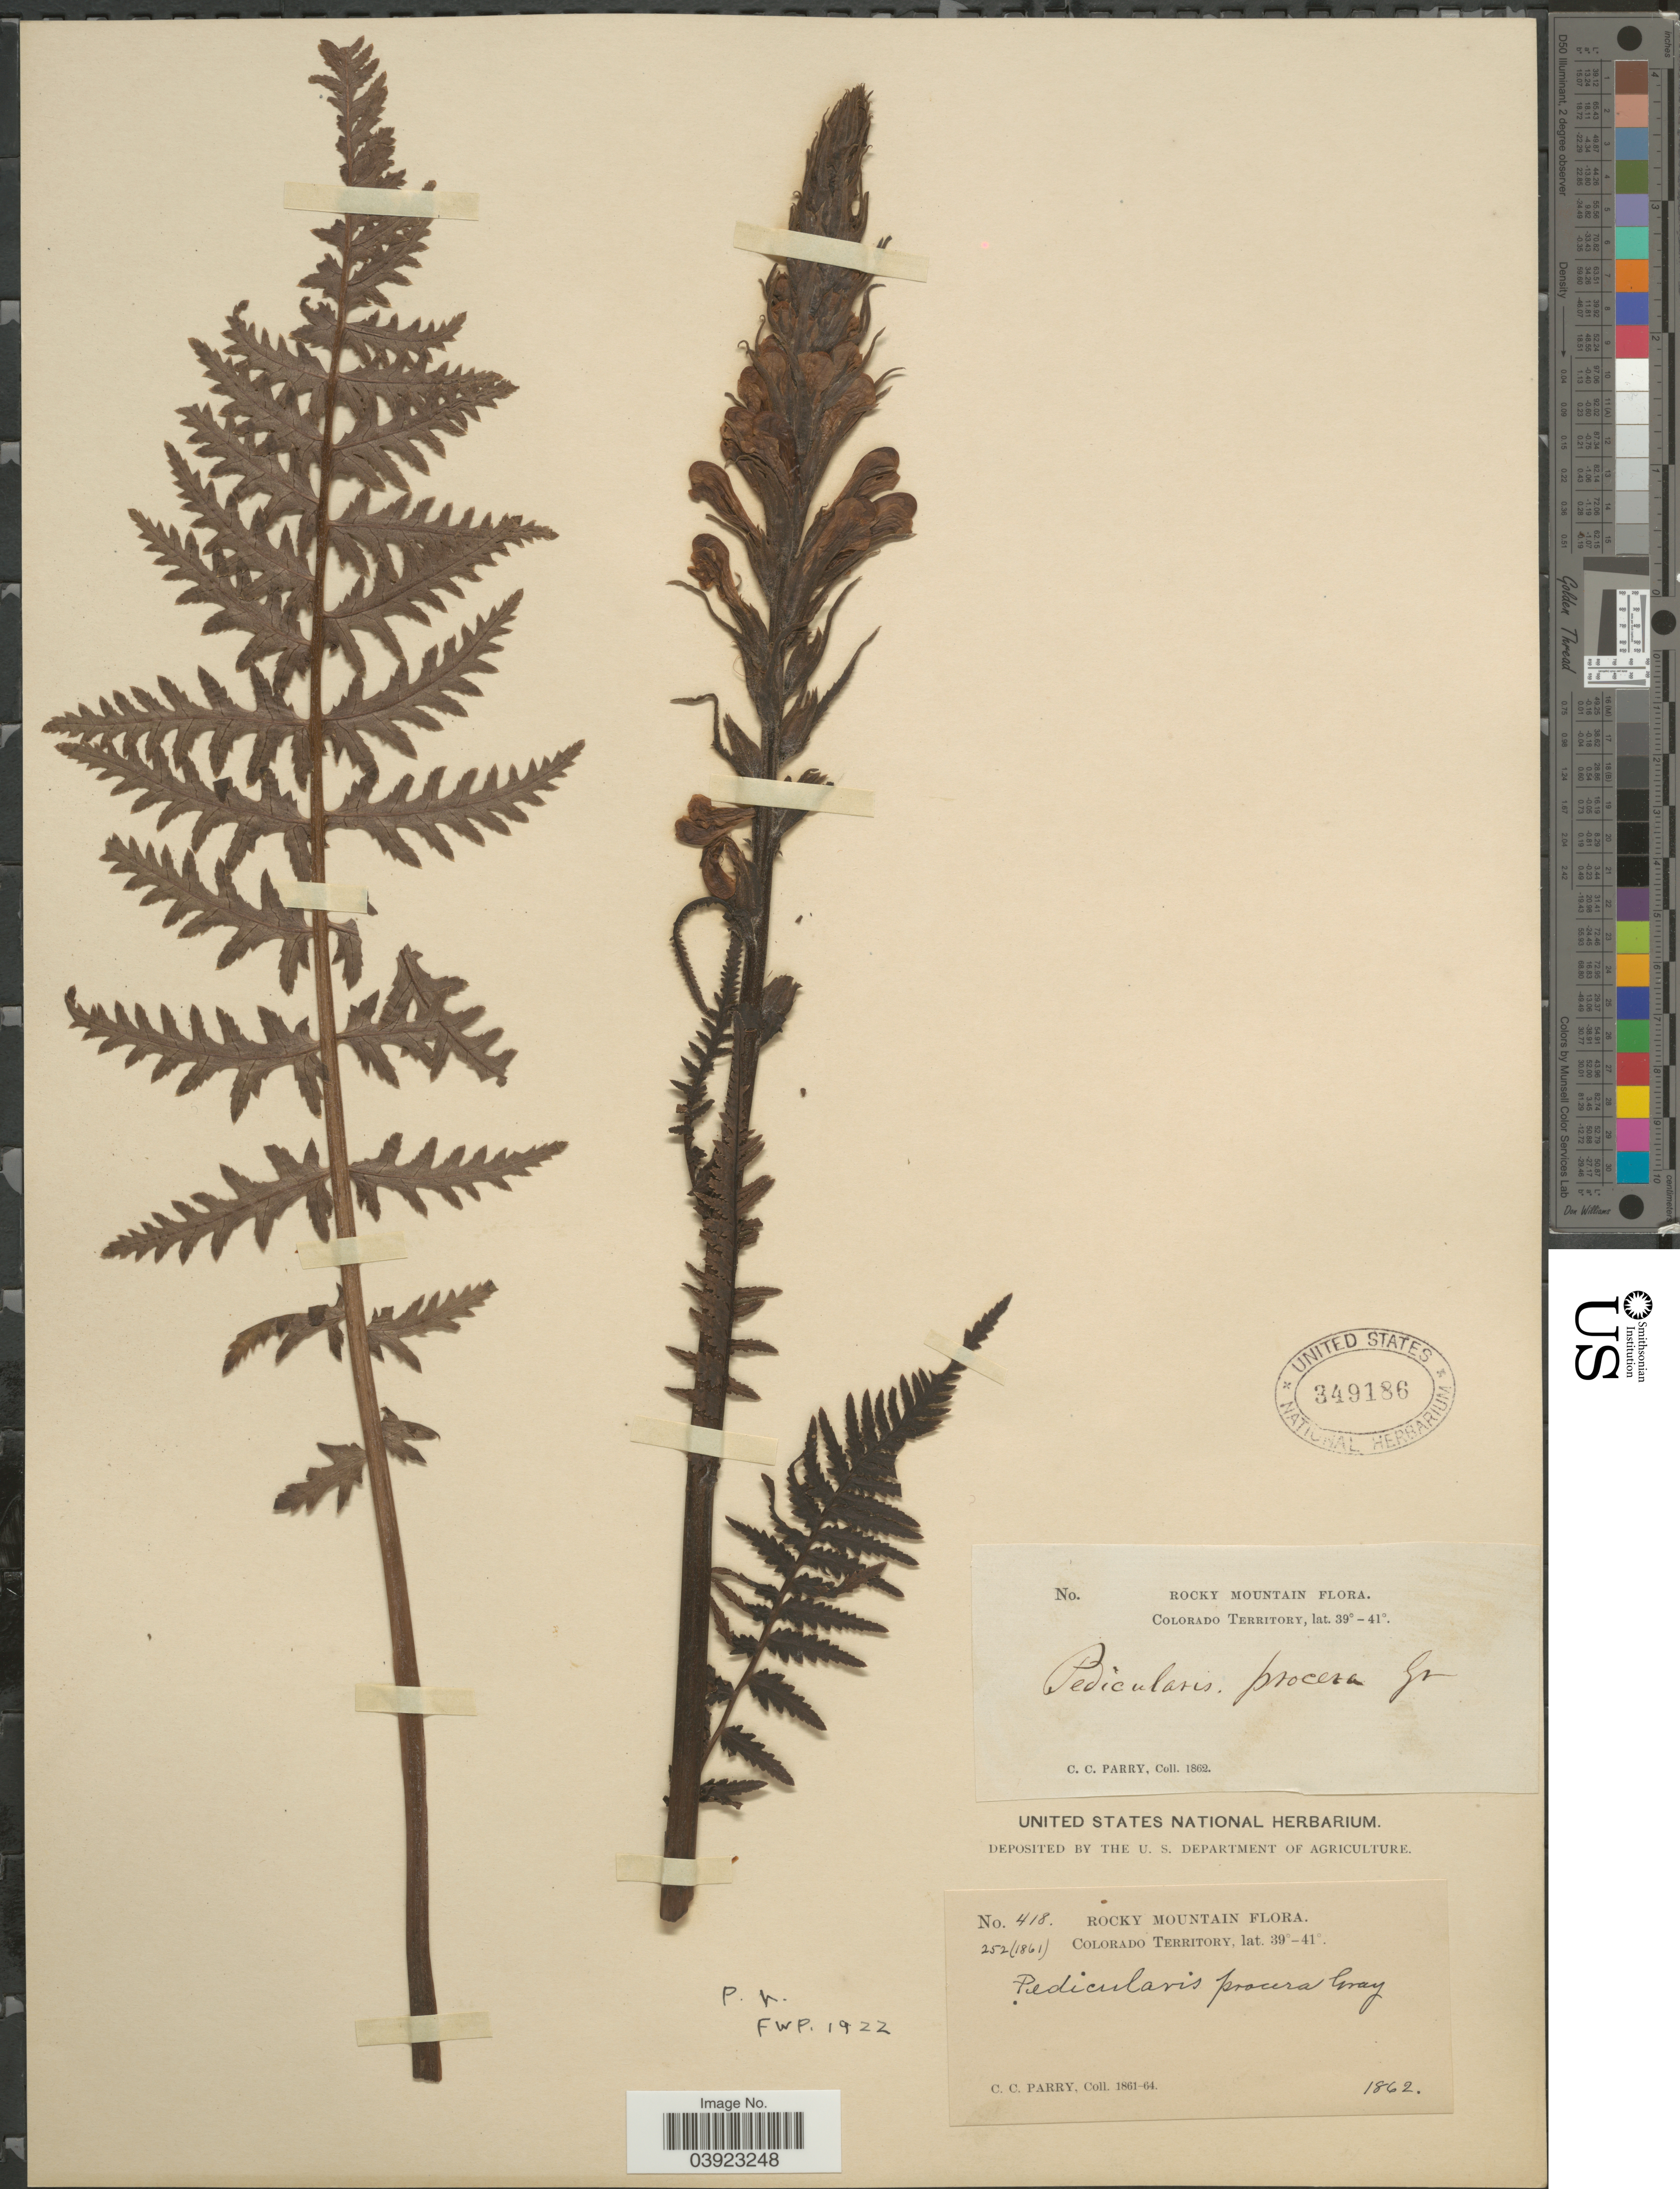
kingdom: Plantae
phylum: Tracheophyta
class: Magnoliopsida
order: Lamiales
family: Orobanchaceae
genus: Pedicularis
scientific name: Pedicularis procera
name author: A. Gray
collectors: C. C. Parry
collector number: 418/252 (1861) ?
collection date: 1862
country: United States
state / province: Colorado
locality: Rocky Mountain.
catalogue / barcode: US 349186